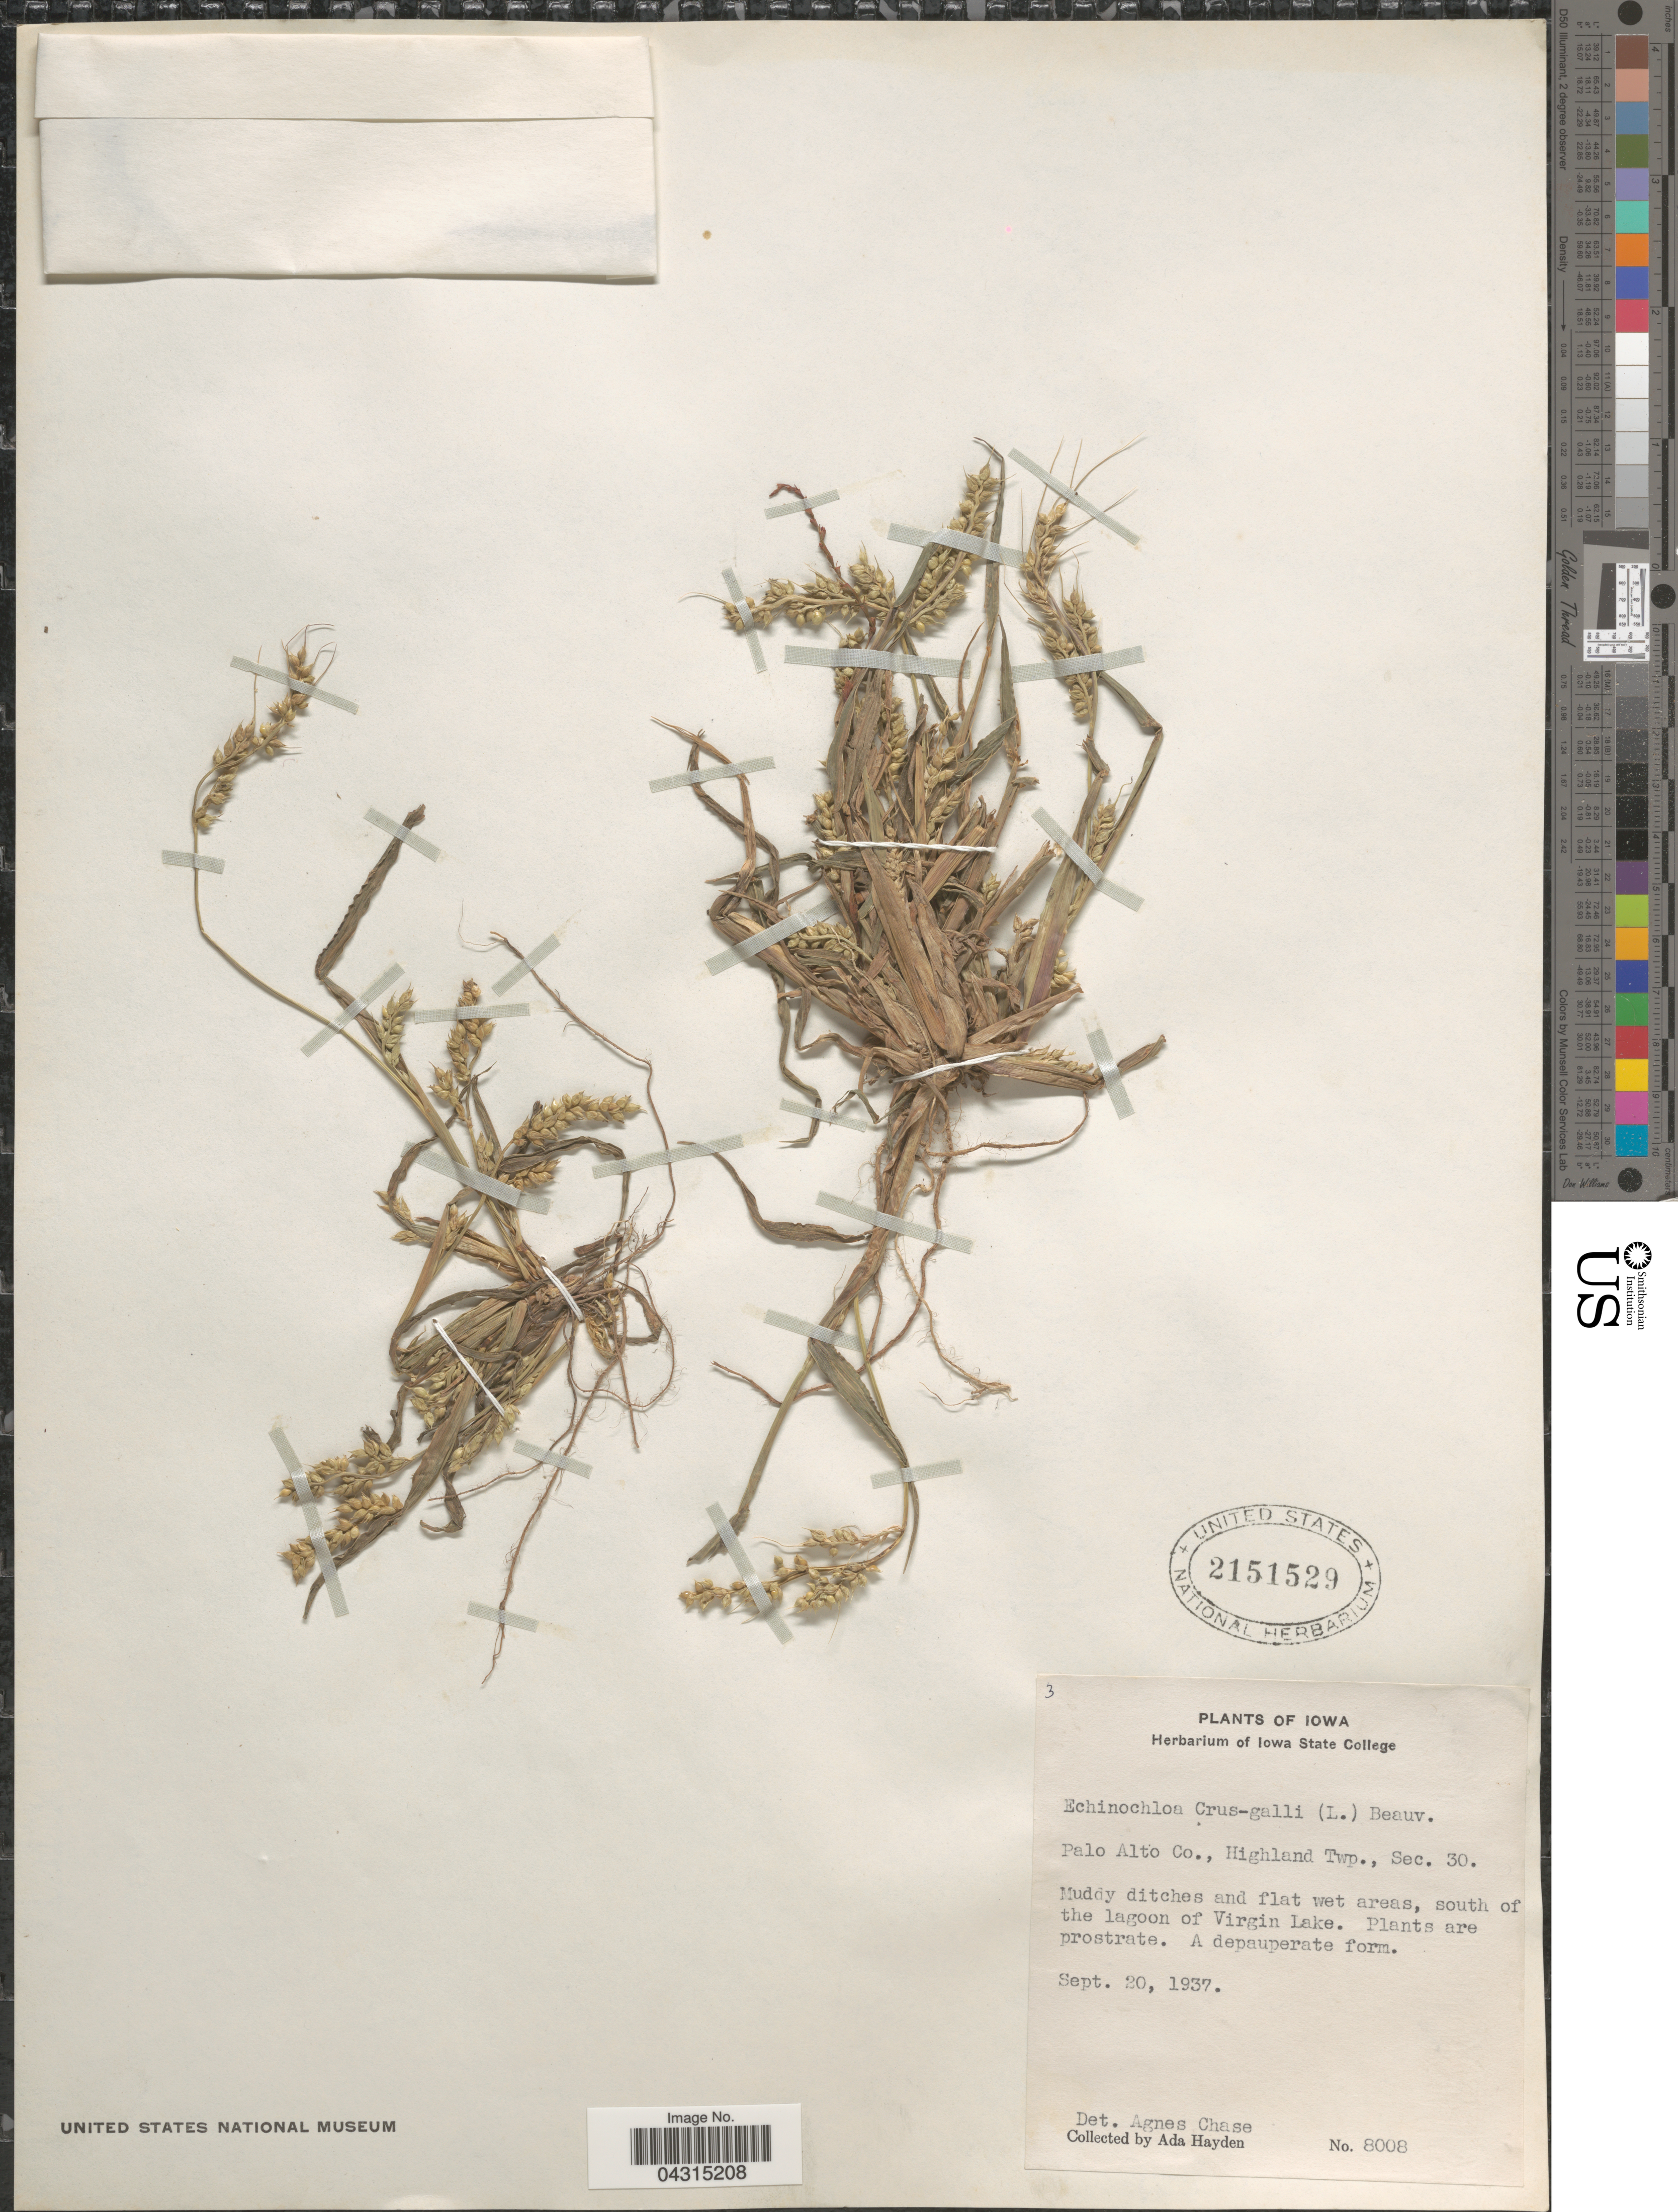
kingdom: Plantae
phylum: Tracheophyta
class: Liliopsida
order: Poales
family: Poaceae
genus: Echinochloa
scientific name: Echinochloa crus-galli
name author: (L.) P. Beauv.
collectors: Ada Hayden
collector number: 8008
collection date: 1937-09-20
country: United States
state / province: Iowa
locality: Palo Alto Co., Highland Twp., Sec. 30. Muddy ditches and flat wet areas, south of the lagoon of Virgin Lake.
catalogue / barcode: US 2151529